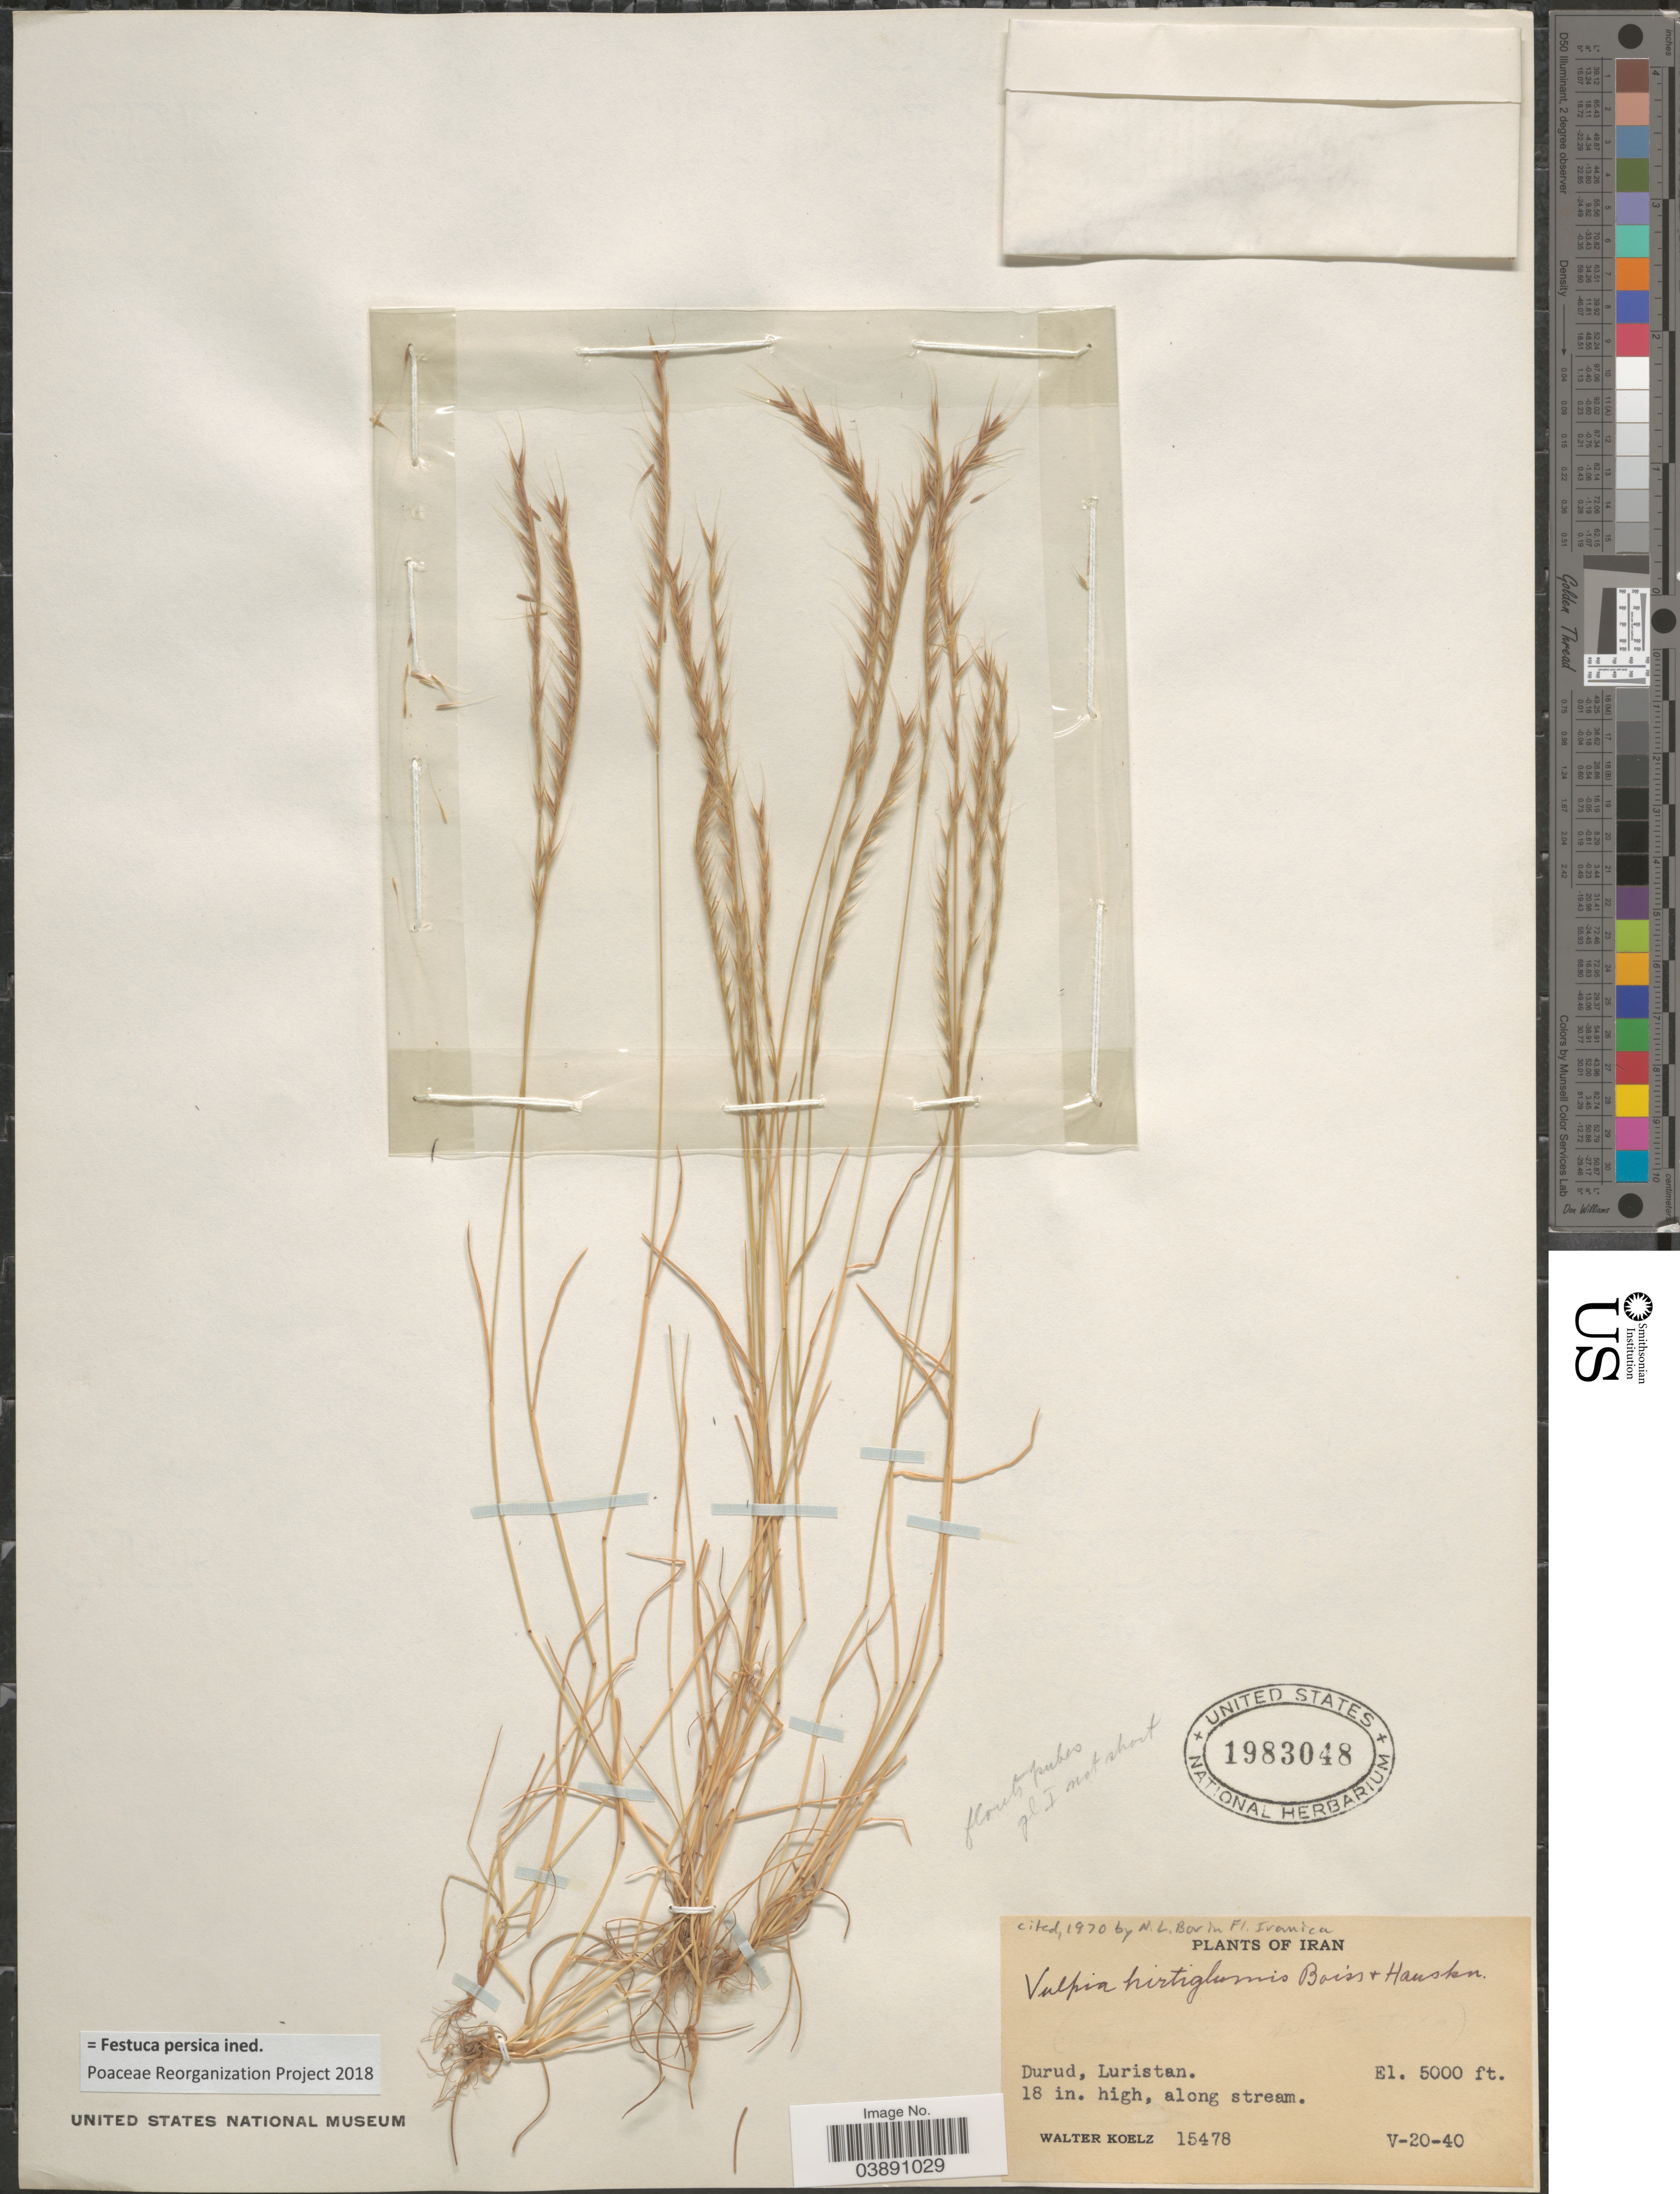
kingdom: Plantae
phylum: Tracheophyta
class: Liliopsida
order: Poales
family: Poaceae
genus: Festuca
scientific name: Festuca persica ined.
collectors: W. N. Koelz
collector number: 15478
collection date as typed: Transcribed d/m/y: 20/5/40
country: Iran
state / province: Lorestan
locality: Durud, Luristan.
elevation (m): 1524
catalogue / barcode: US 1983048